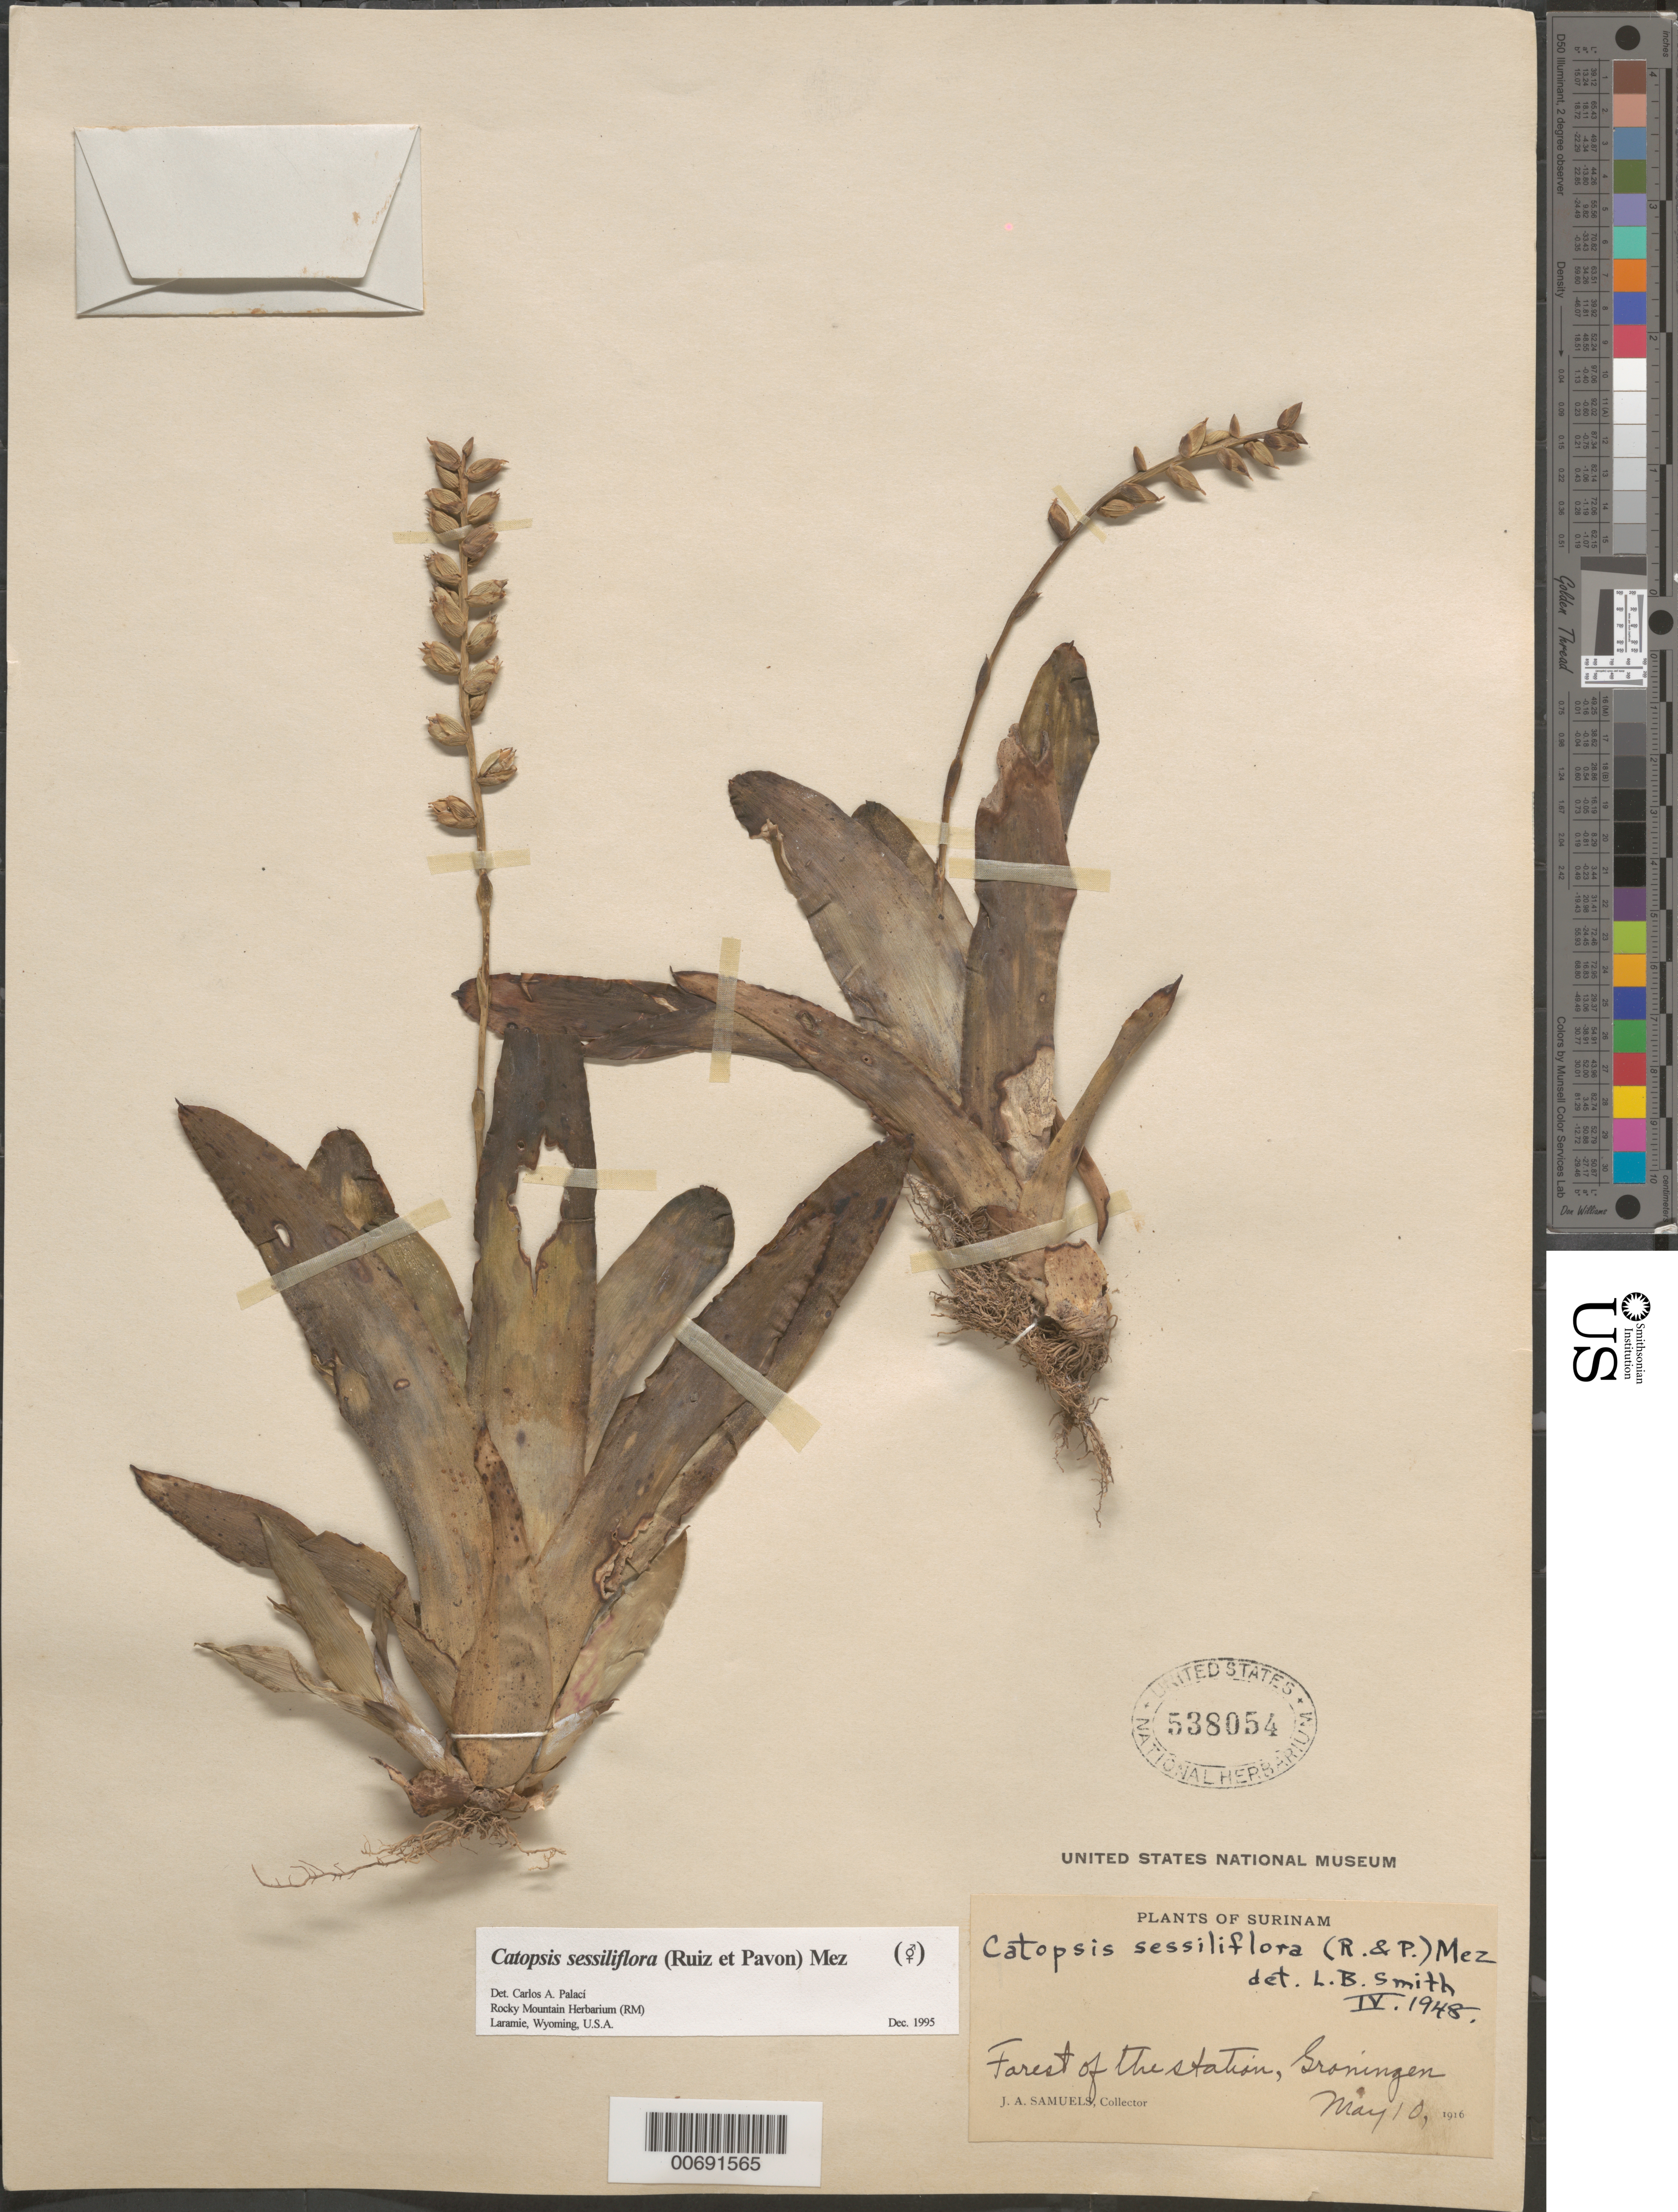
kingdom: Plantae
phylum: Tracheophyta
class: Liliopsida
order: Poales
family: Bromeliaceae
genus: Catopsis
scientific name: Catopsis sessiliflora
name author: (Ruiz & Pav.) Mez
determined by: Palací, C. A., (RM), University of Wyoming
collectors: J. A. Samuels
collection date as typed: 10-May-16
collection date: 1916-05-10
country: Suriname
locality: Groningen Station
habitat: Forest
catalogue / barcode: US 538054